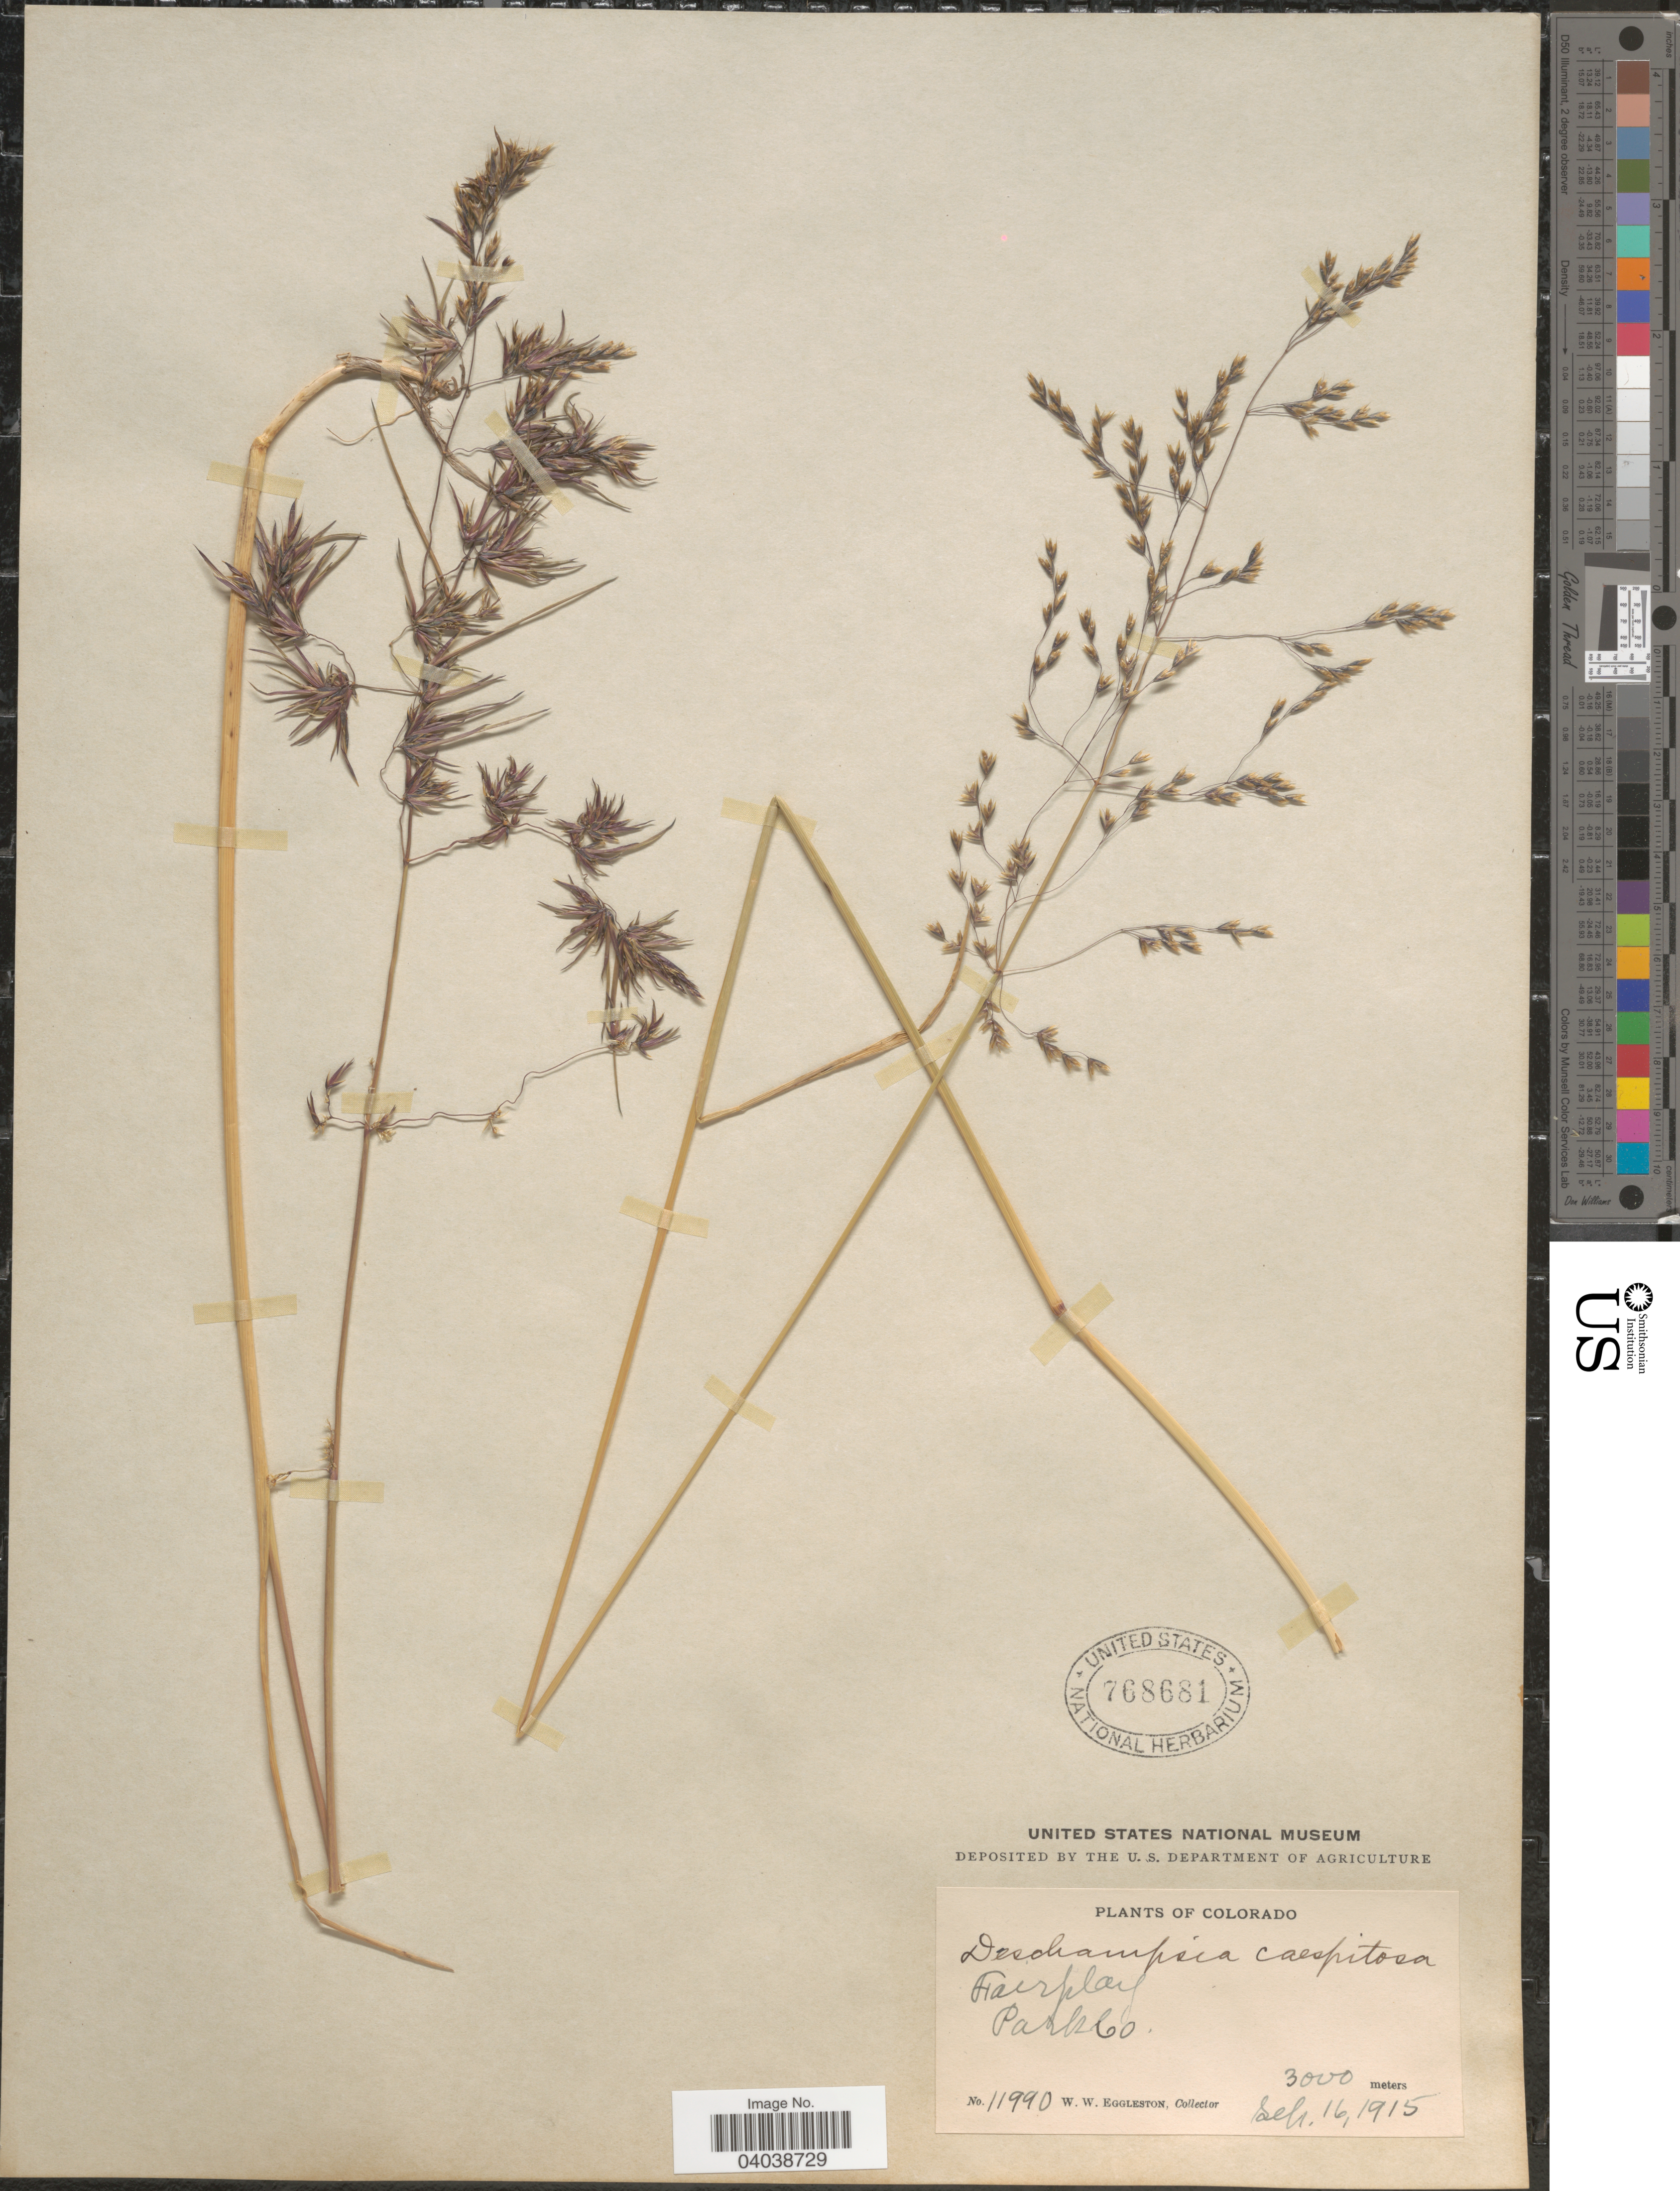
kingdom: Plantae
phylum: Tracheophyta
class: Liliopsida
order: Poales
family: Poaceae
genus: Deschampsia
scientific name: Deschampsia cespitosa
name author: (L.) P. Beauv.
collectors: W. W. Eggleston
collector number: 11990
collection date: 1915-09-16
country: United States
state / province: Colorado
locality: Fairplay. Park Co.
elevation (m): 3000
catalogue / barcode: US 768681